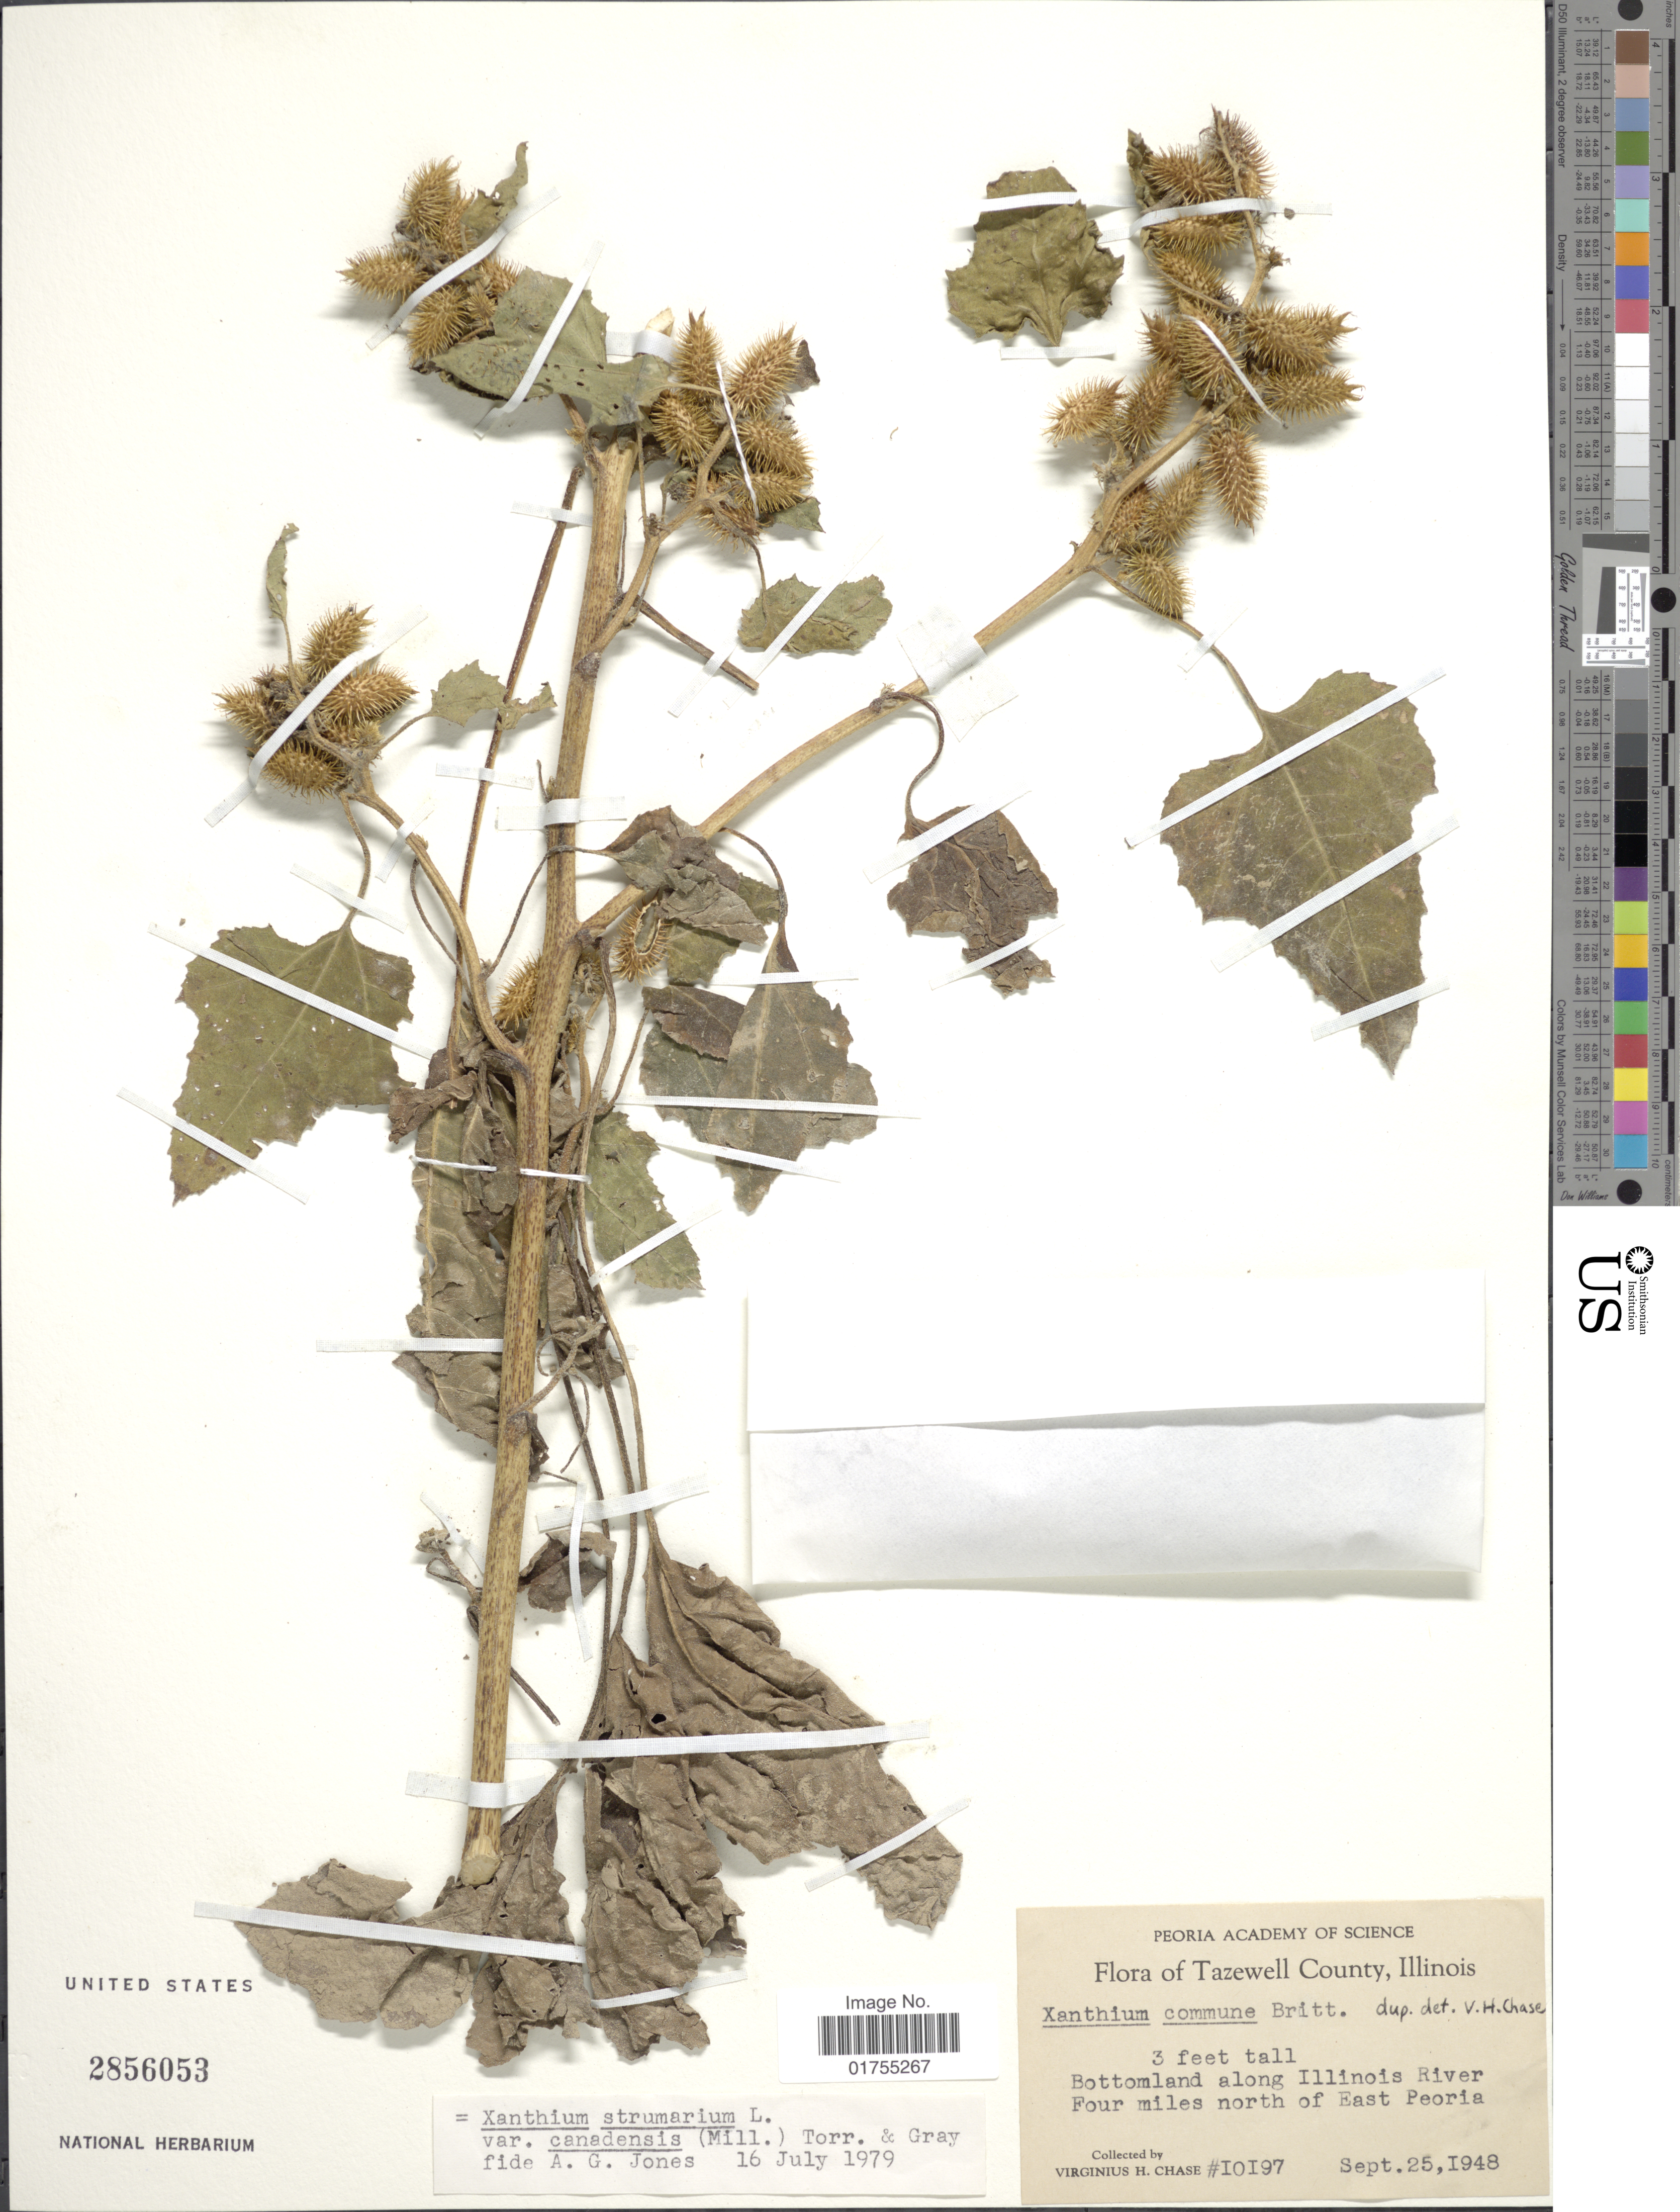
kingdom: Plantae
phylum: Tracheophyta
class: Magnoliopsida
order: Asterales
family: Asteraceae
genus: Xanthium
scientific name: Xanthium strumarium var. canadense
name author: (Mill.) Torr. & A. Gray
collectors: V. H. Chase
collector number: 10197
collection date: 1948-09-25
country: United States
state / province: Illinois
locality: Tazewell County, Bottomland along Illinois River, four miles north of East Peoria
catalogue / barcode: US 2856053